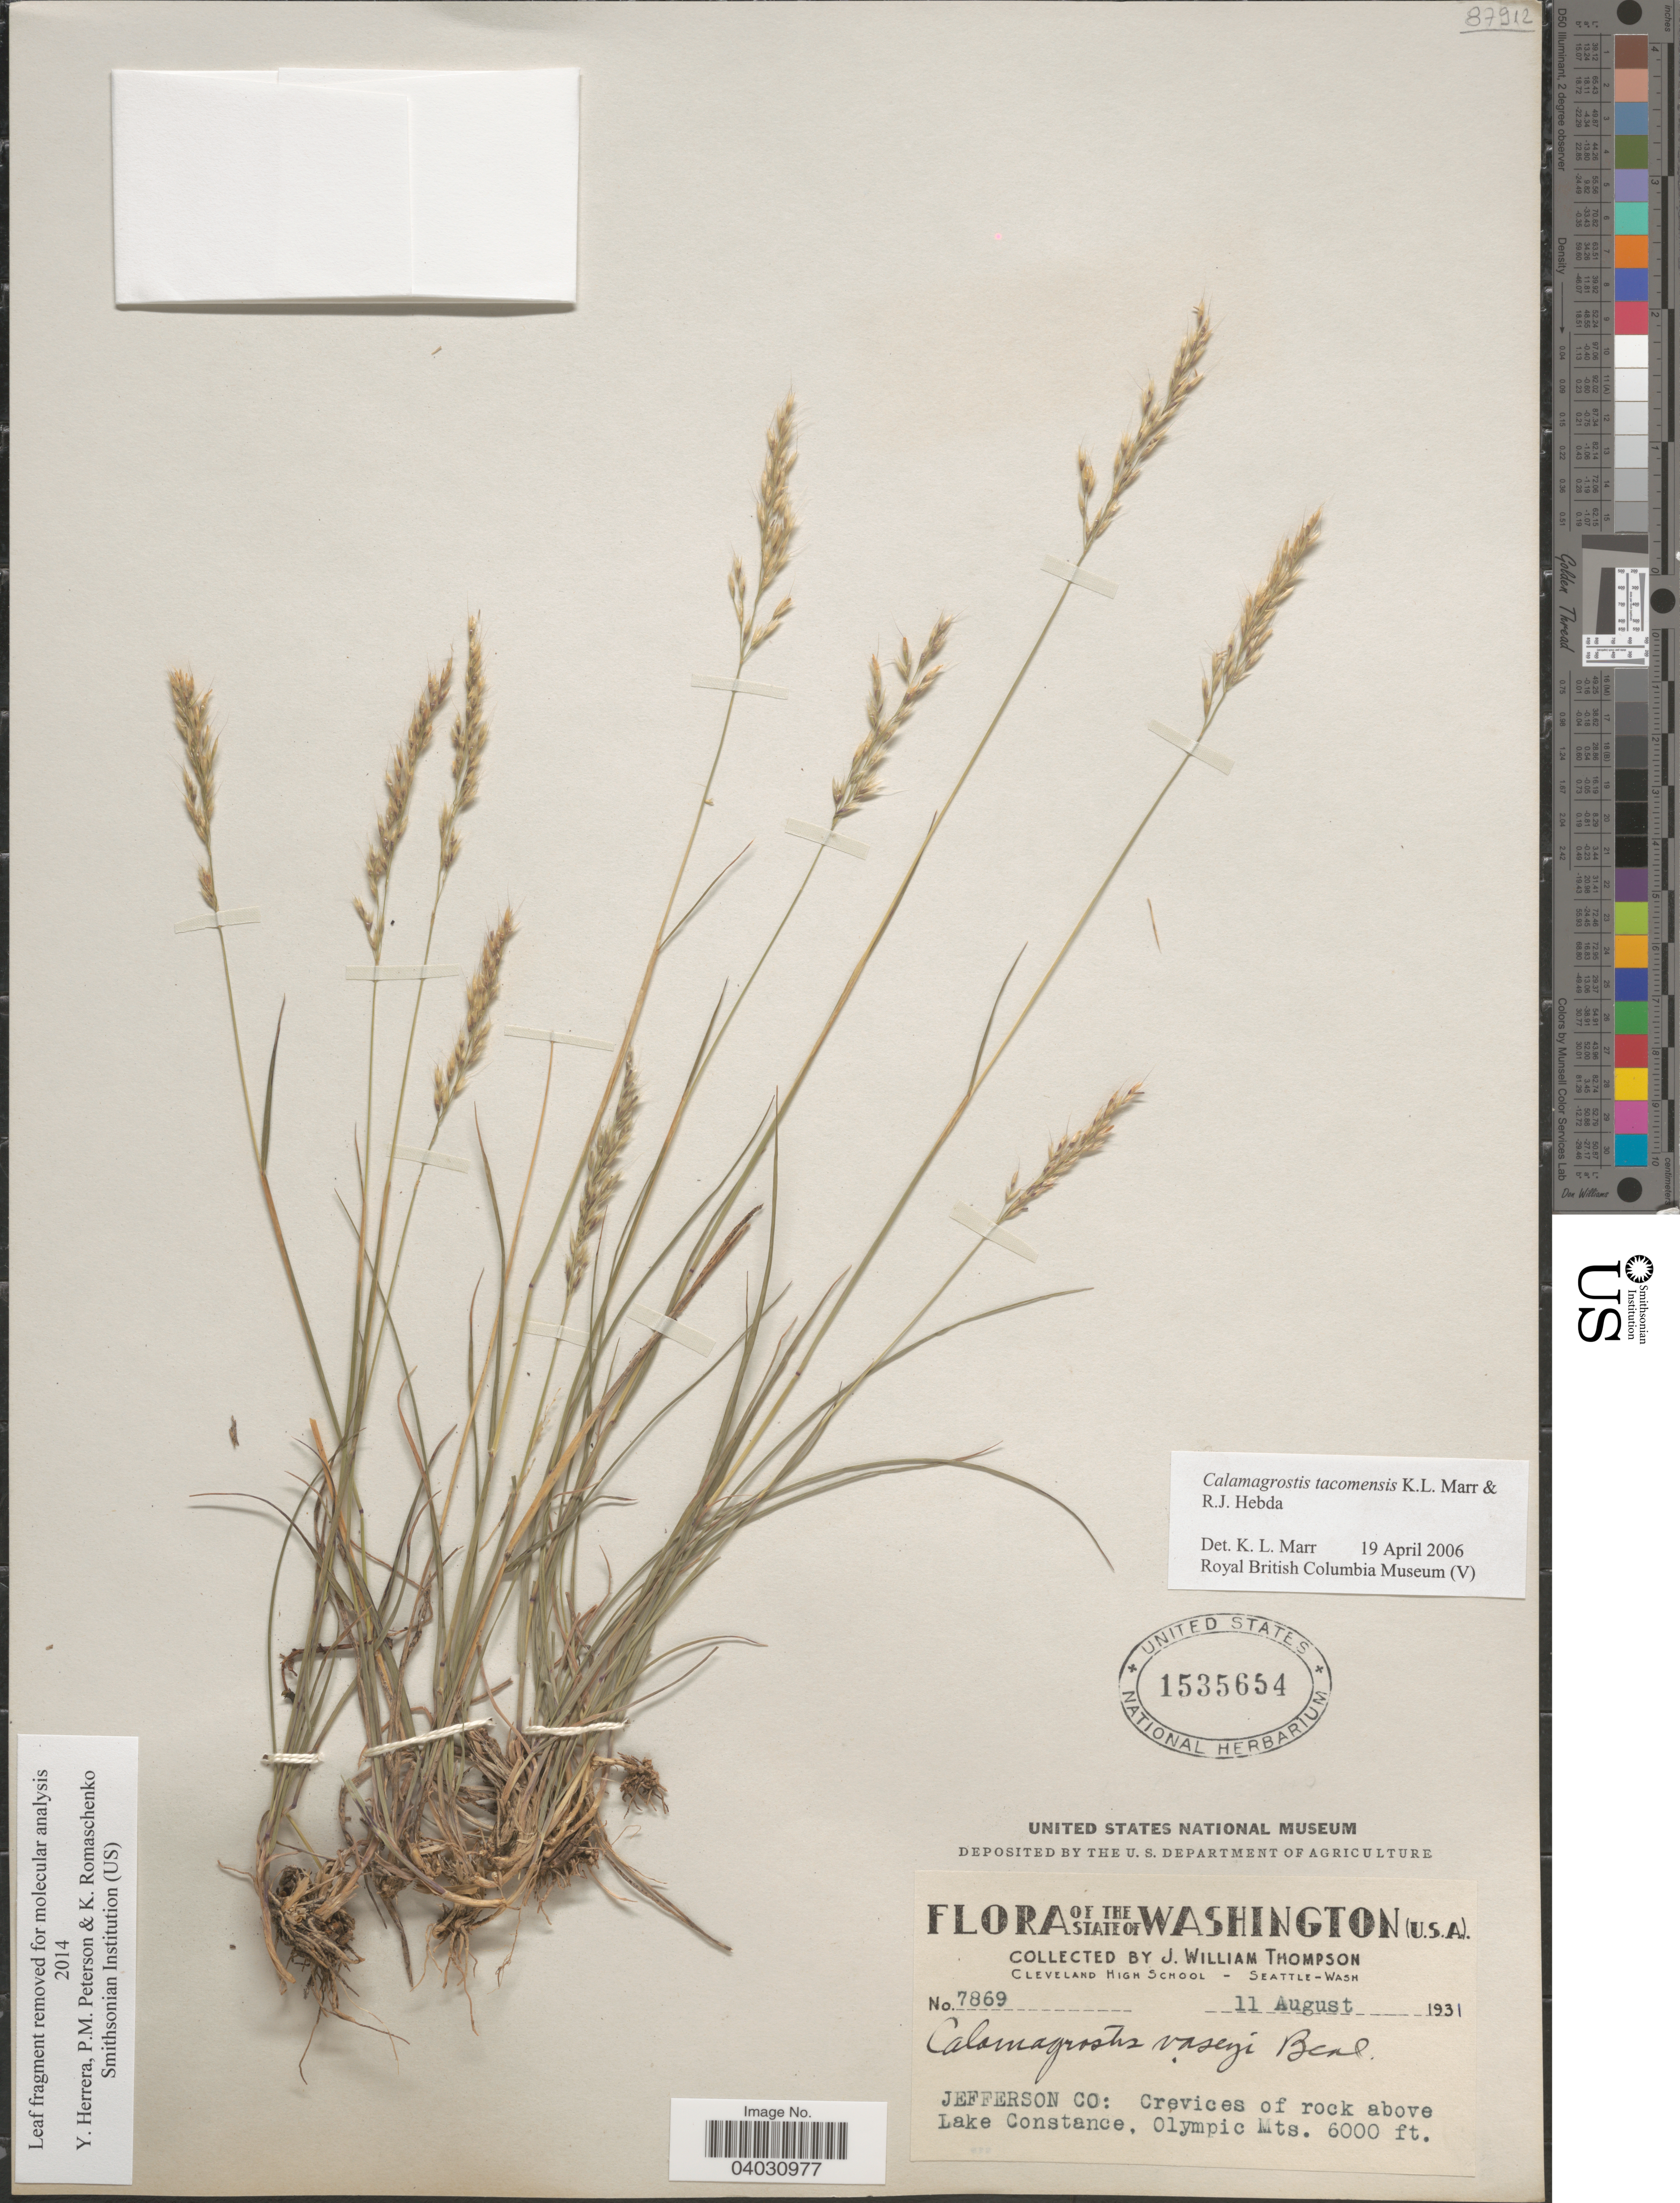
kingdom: Plantae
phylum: Tracheophyta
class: Liliopsida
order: Poales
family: Poaceae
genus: Calamagrostis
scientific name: Calamagrostis tacomensis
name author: K. Marr & Hebda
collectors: J. W. Thompson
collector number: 7869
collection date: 1931-08-11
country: United States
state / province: Washington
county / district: Jefferson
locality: Jefferson Co: Crevices of rock above Lake Constance, Olympic Mts.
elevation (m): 1829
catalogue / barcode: US 1535654